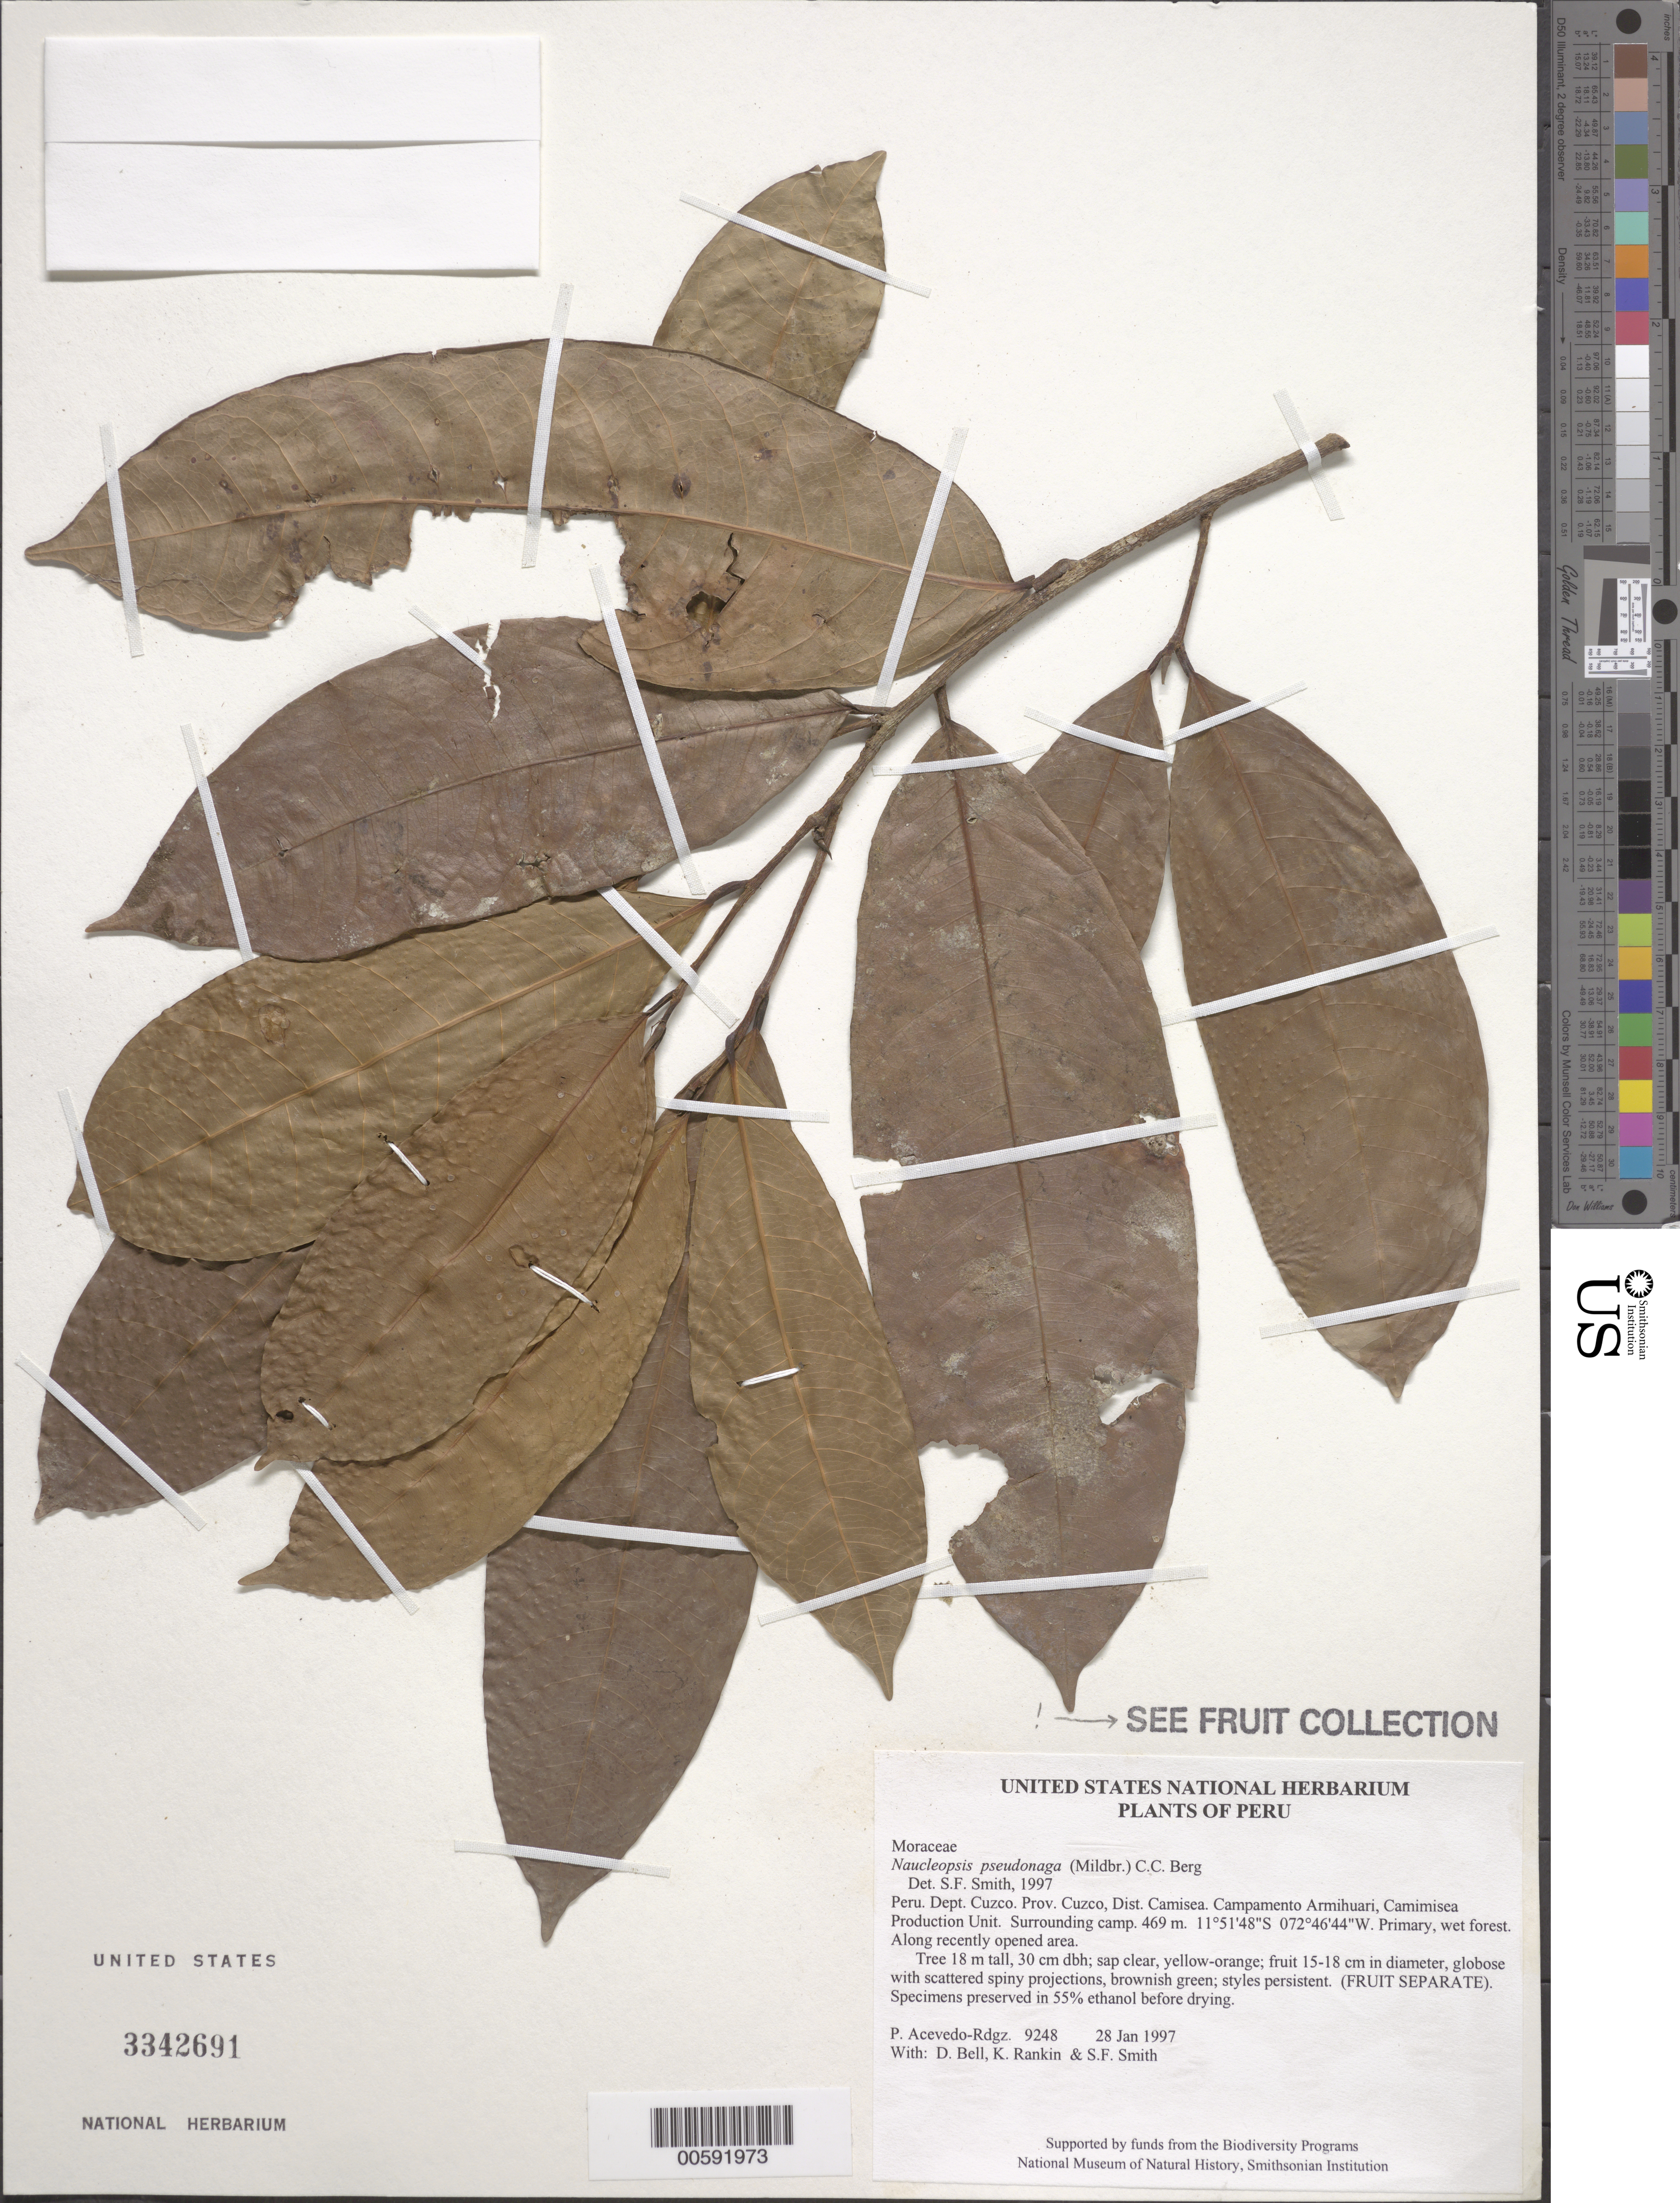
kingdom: Plantae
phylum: Tracheophyta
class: Magnoliopsida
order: Rosales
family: Moraceae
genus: Naucleopsis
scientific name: Naucleopsis pseudonaga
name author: (Mildbr.) C.C. Berg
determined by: Smith, Stephen F., (US), NMNH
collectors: P. Acevedo-Rodr., D. A. Bell, K. B. Rankin & S.F. Smith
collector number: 9248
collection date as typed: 28 Jan 1997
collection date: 1997-01-28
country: Peru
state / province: Cusco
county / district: Cusco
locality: Districto Camisea, Campamento Armihuari, Camimisea Production Unit. Surrounding camp.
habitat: Primary, wet forest. Along recently opened area.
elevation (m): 469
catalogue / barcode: US 3342691